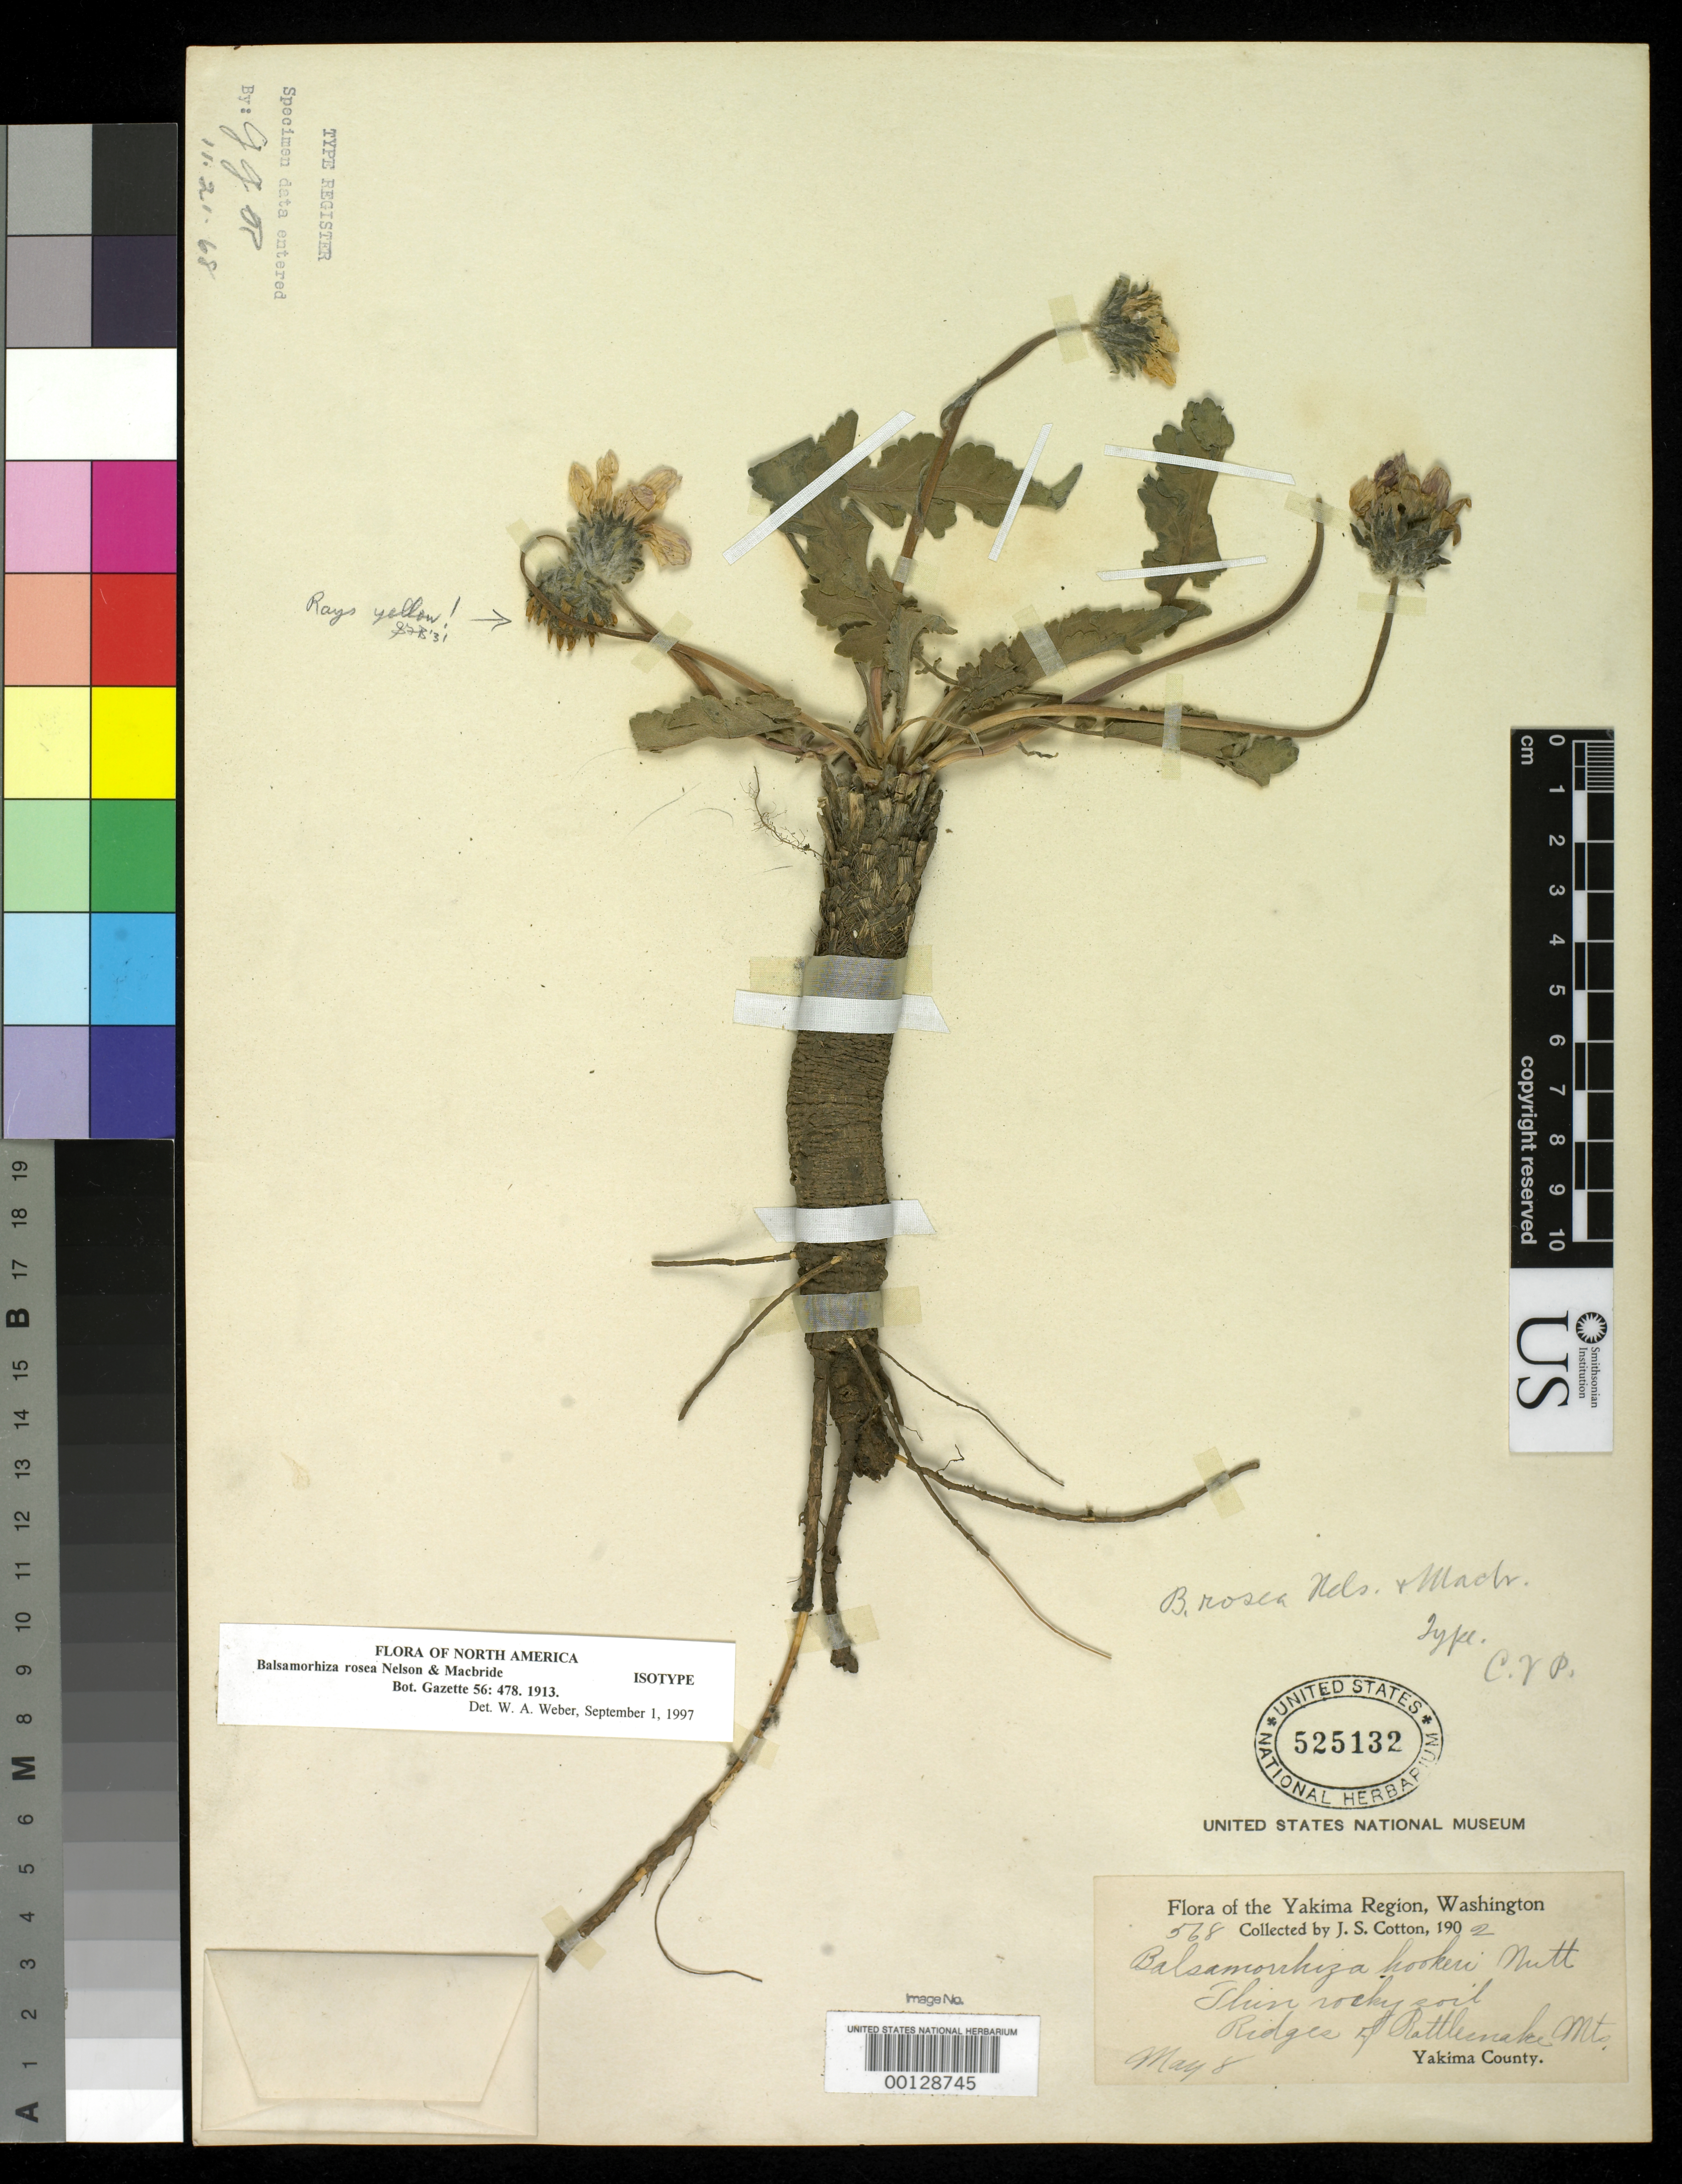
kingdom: Plantae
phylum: Tracheophyta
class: Magnoliopsida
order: Asterales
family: Asteraceae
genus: Balsamorhiza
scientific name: Balsamorhiza rosea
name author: A. Nelson & J.F. Macbr.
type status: Isotype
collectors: J. S. Cotton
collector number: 568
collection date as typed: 08 May 1902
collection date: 1902-05-08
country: United States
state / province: Washington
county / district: Yakima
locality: Ridges of Rattlesnake Mts., Yakima Region.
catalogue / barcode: US 525132